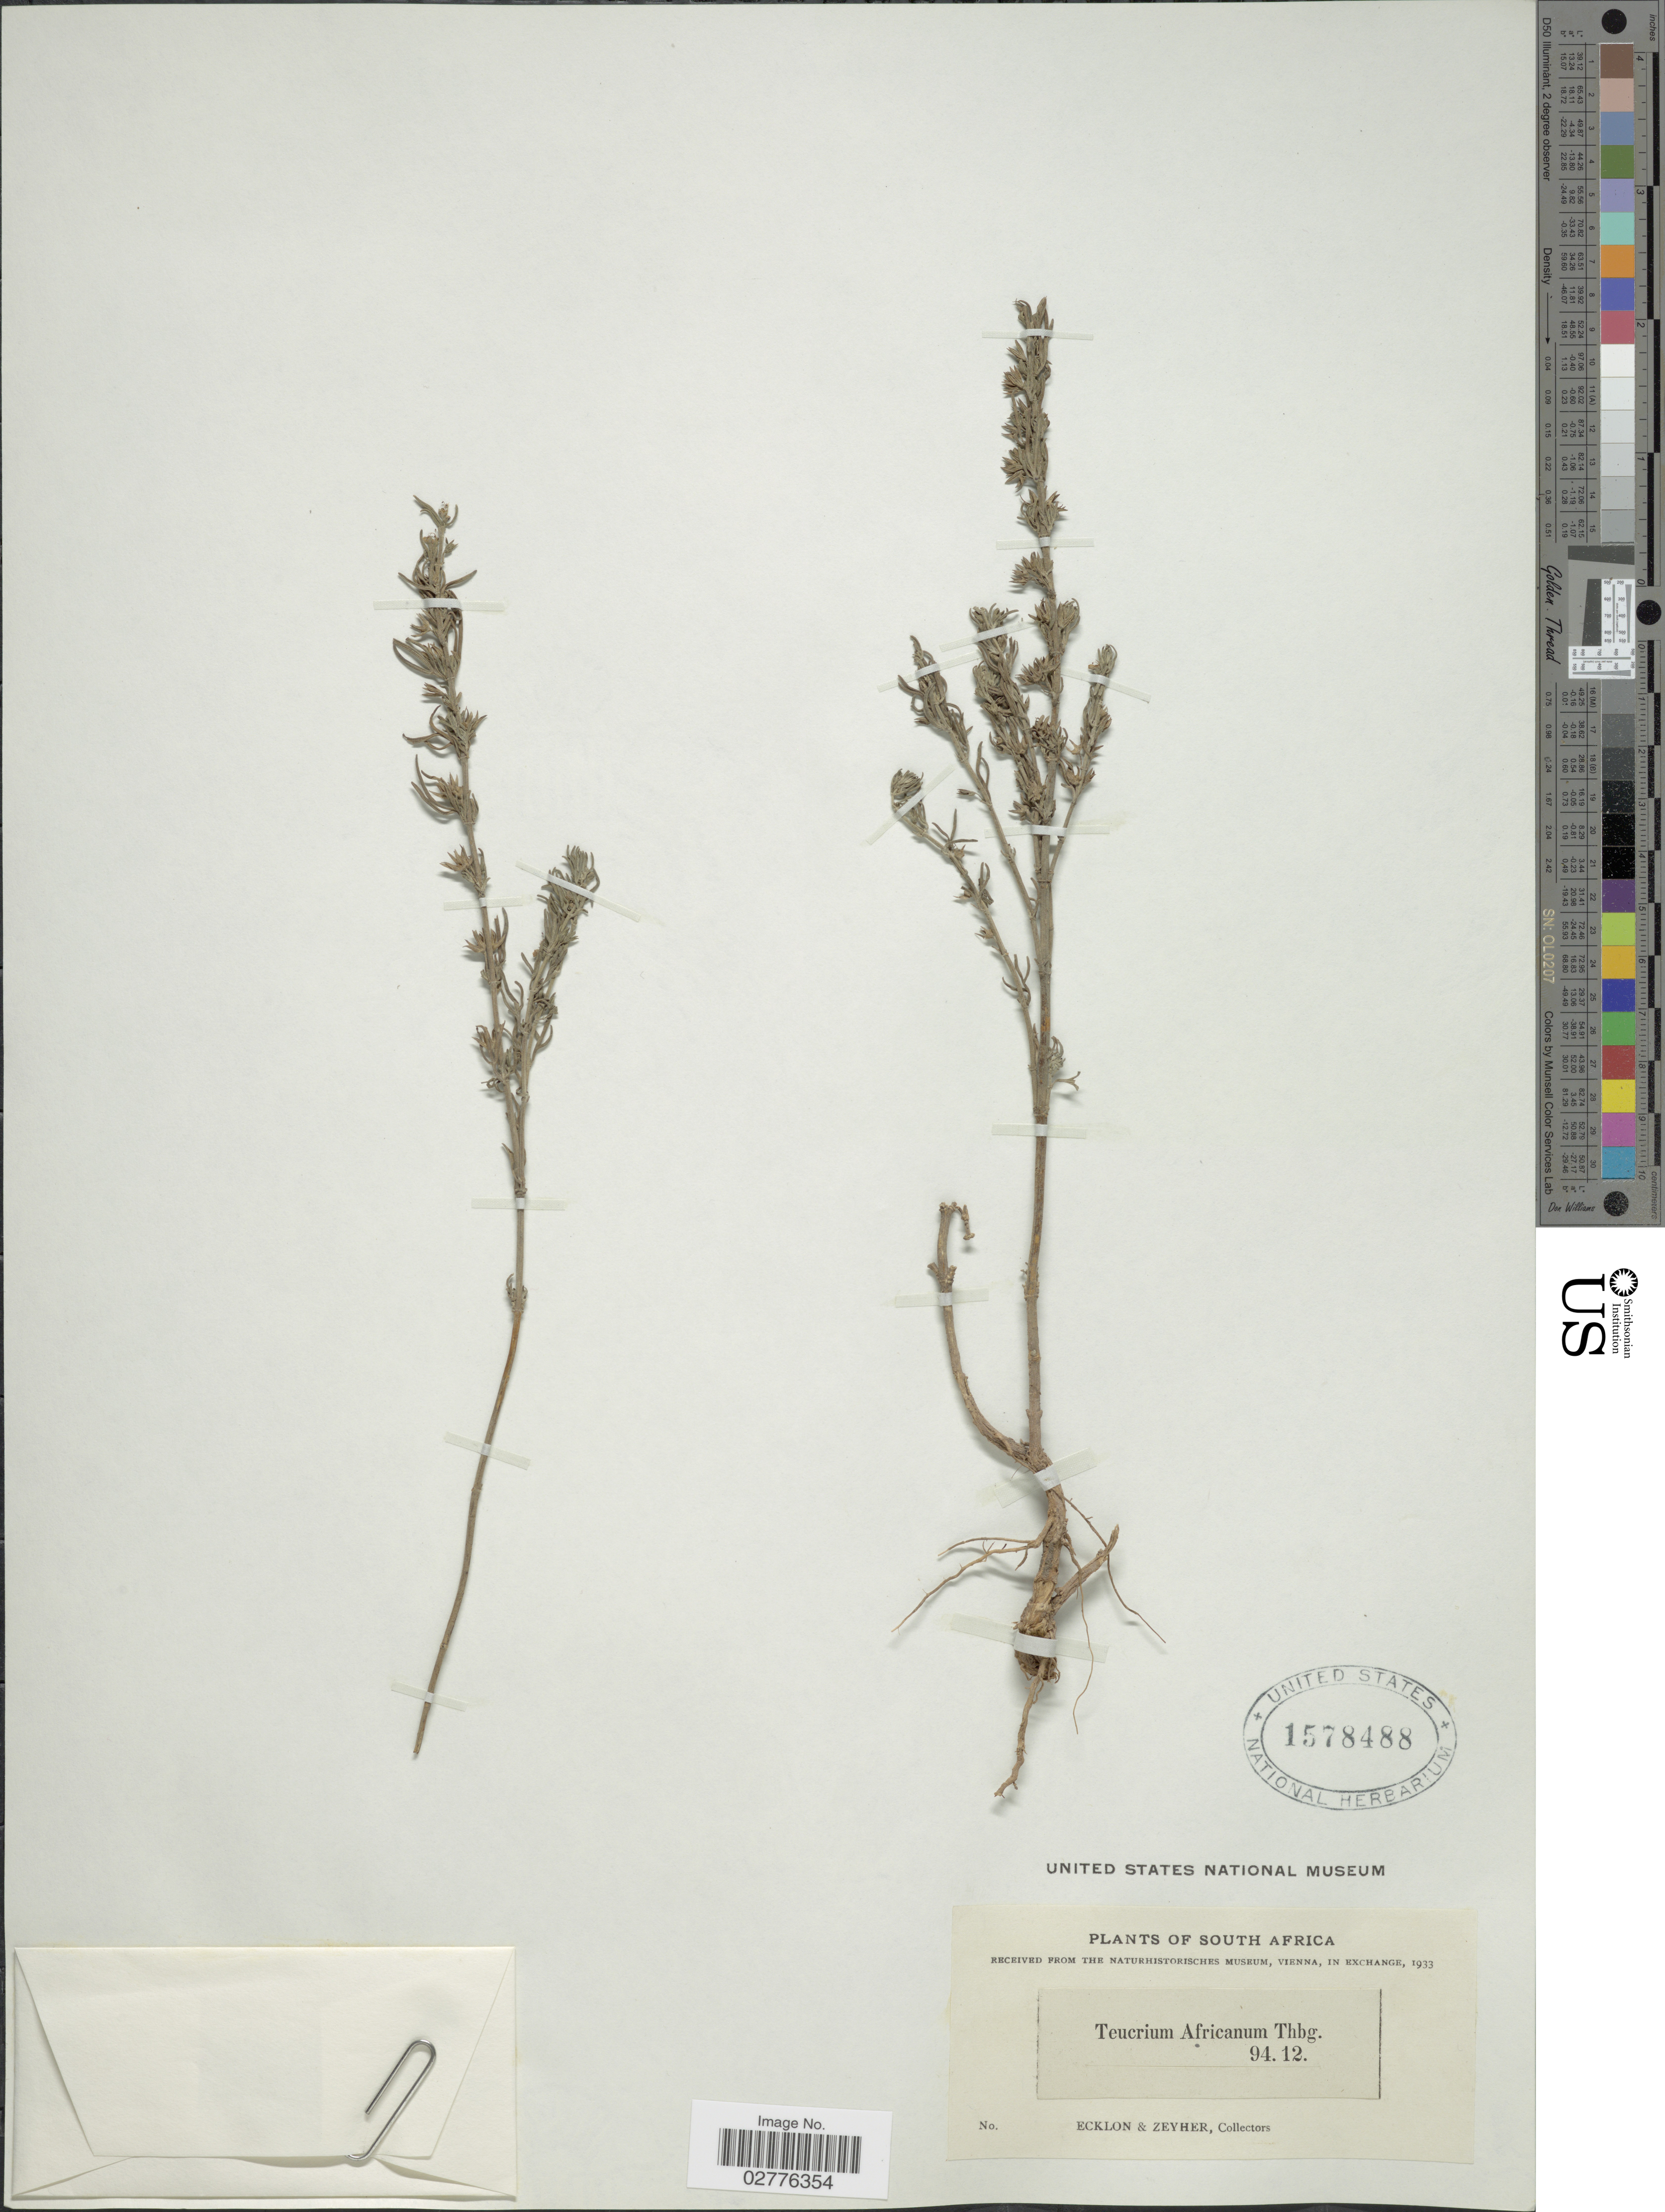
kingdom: Plantae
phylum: Tracheophyta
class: Magnoliopsida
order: Lamiales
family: Lamiaceae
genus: Teucrium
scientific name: Teucrium africanum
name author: Thunb.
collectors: -. Ecklon & -. Zeyher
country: South Africa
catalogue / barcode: US 1578488